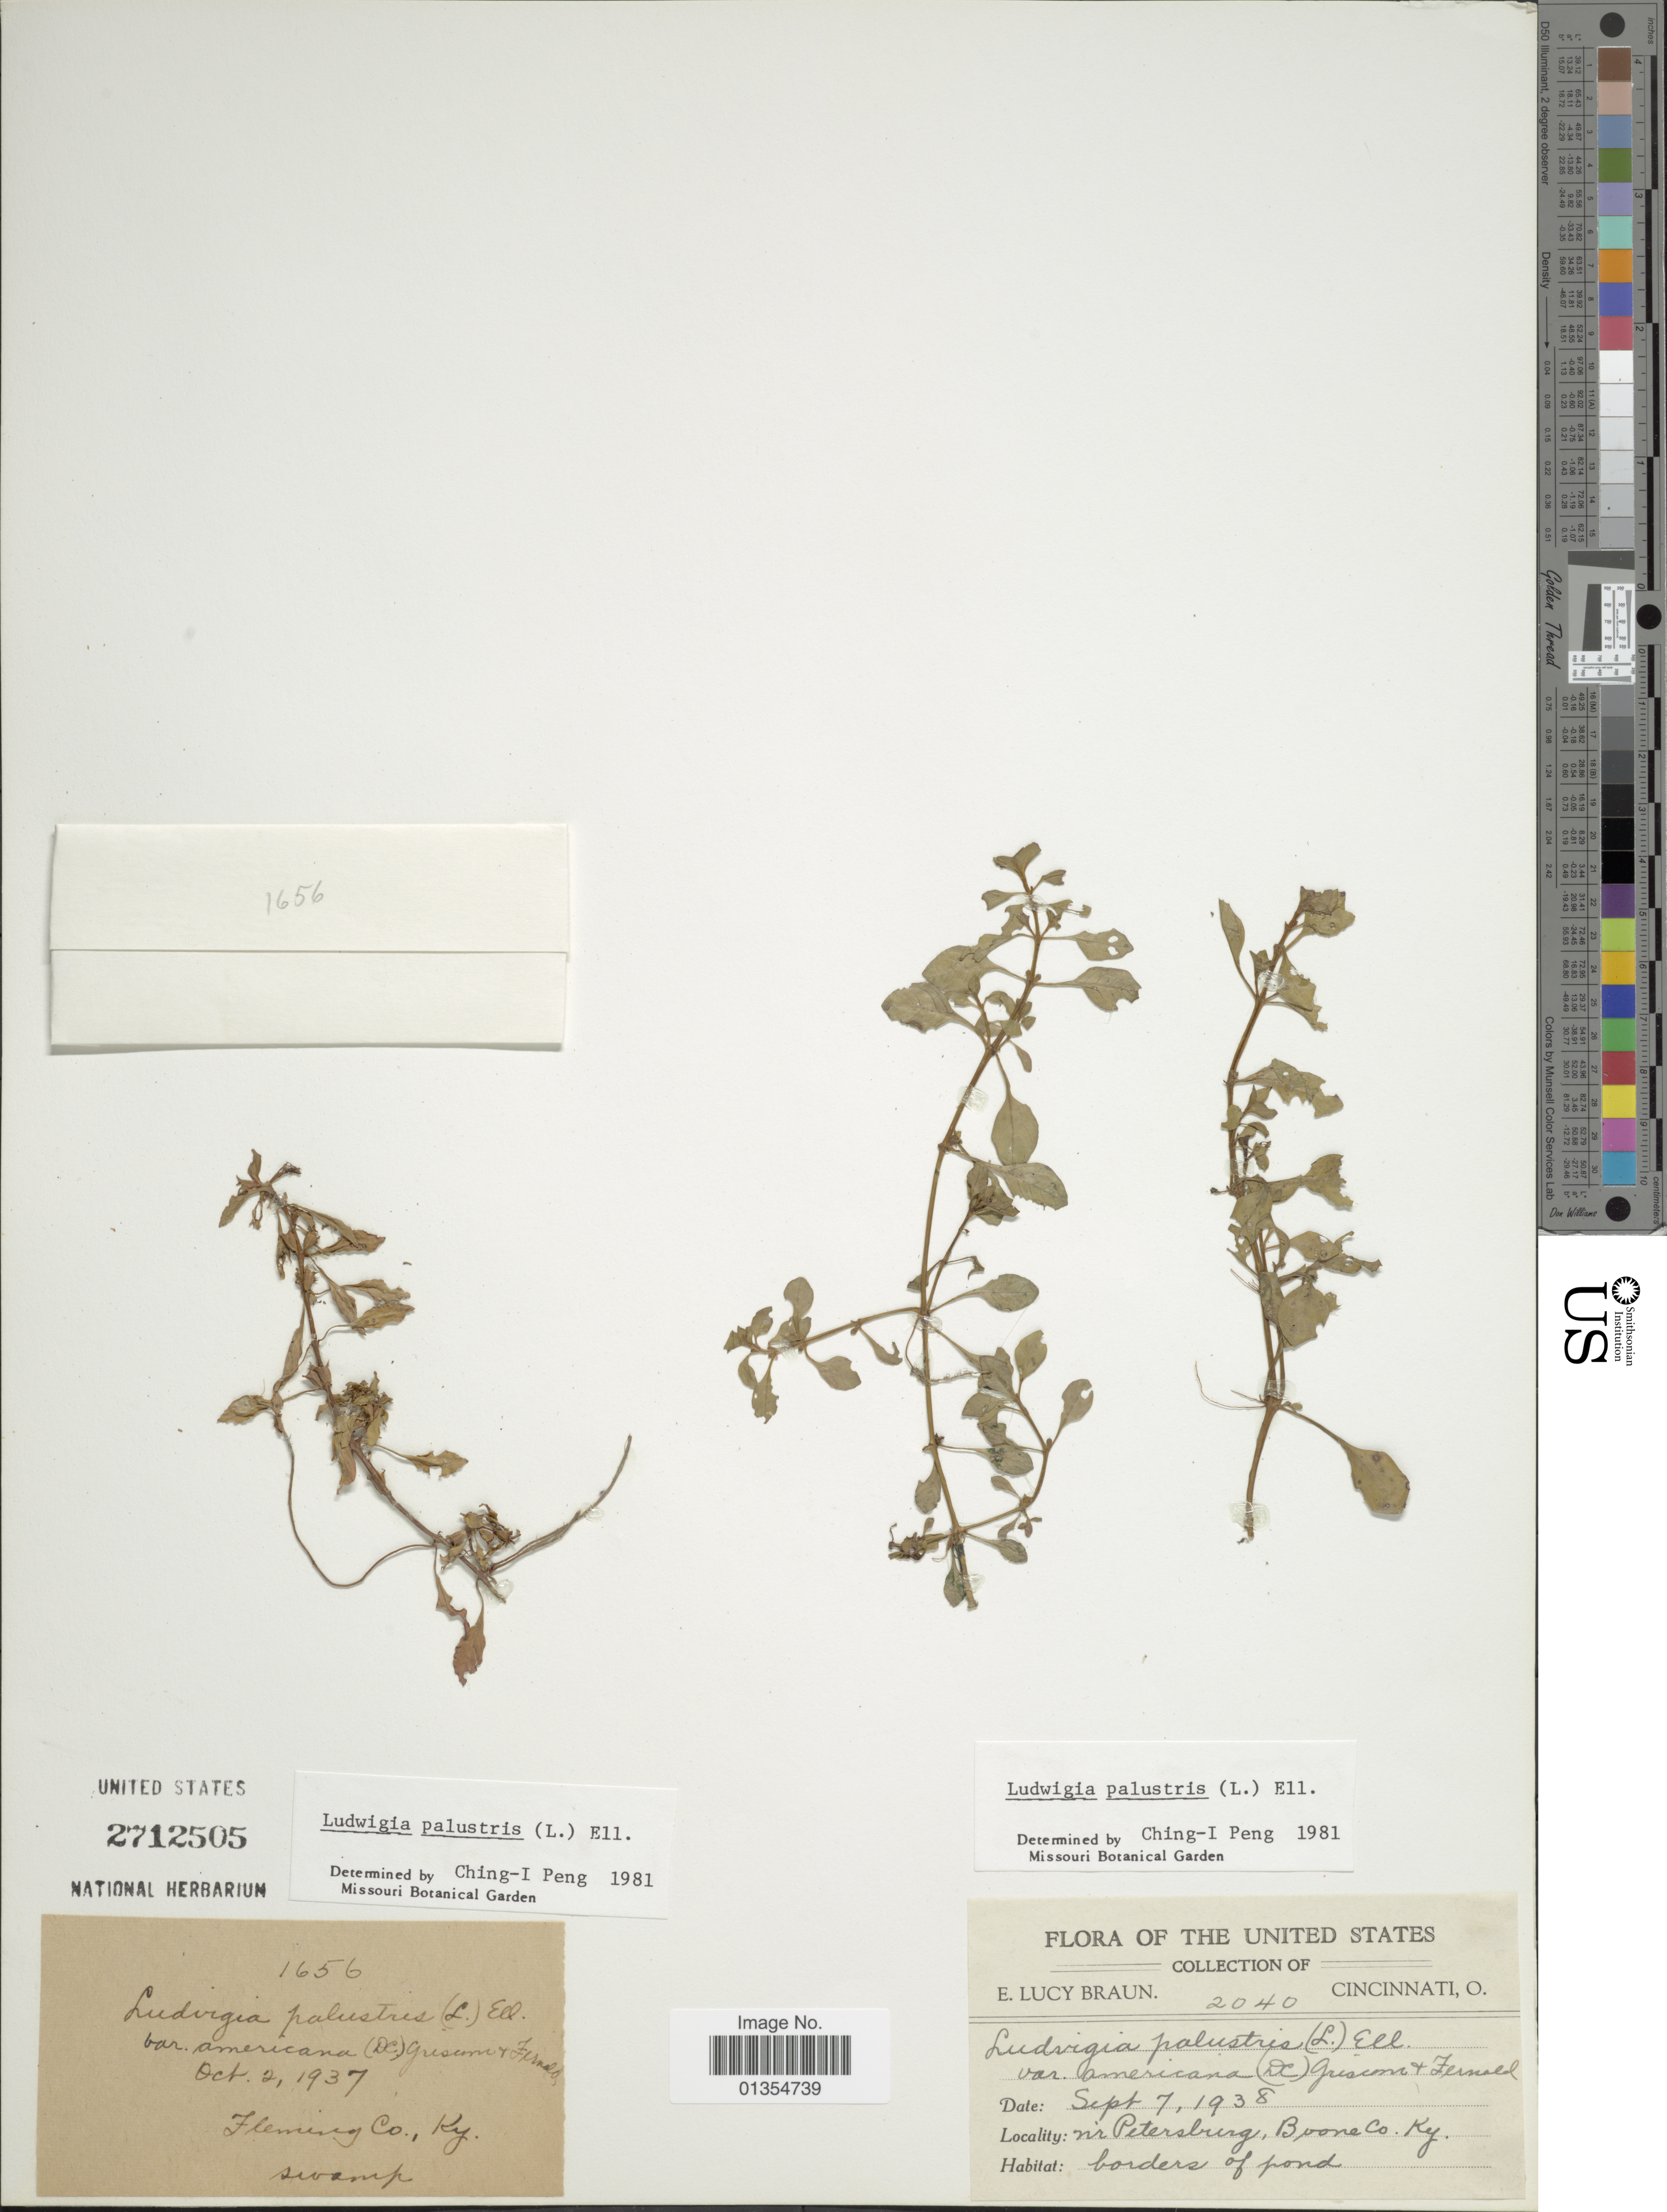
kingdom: Plantae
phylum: Tracheophyta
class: Magnoliopsida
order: Myrtales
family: Onagraceae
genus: Ludwigia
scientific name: Ludwigia palustris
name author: (L.) Elliott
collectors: E. L. Braun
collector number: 1656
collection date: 1937-10-02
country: United States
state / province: Kentucky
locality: Cincinnati, O. Fleming Co, nr Petersburg, Boone Co.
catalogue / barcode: US 2712505